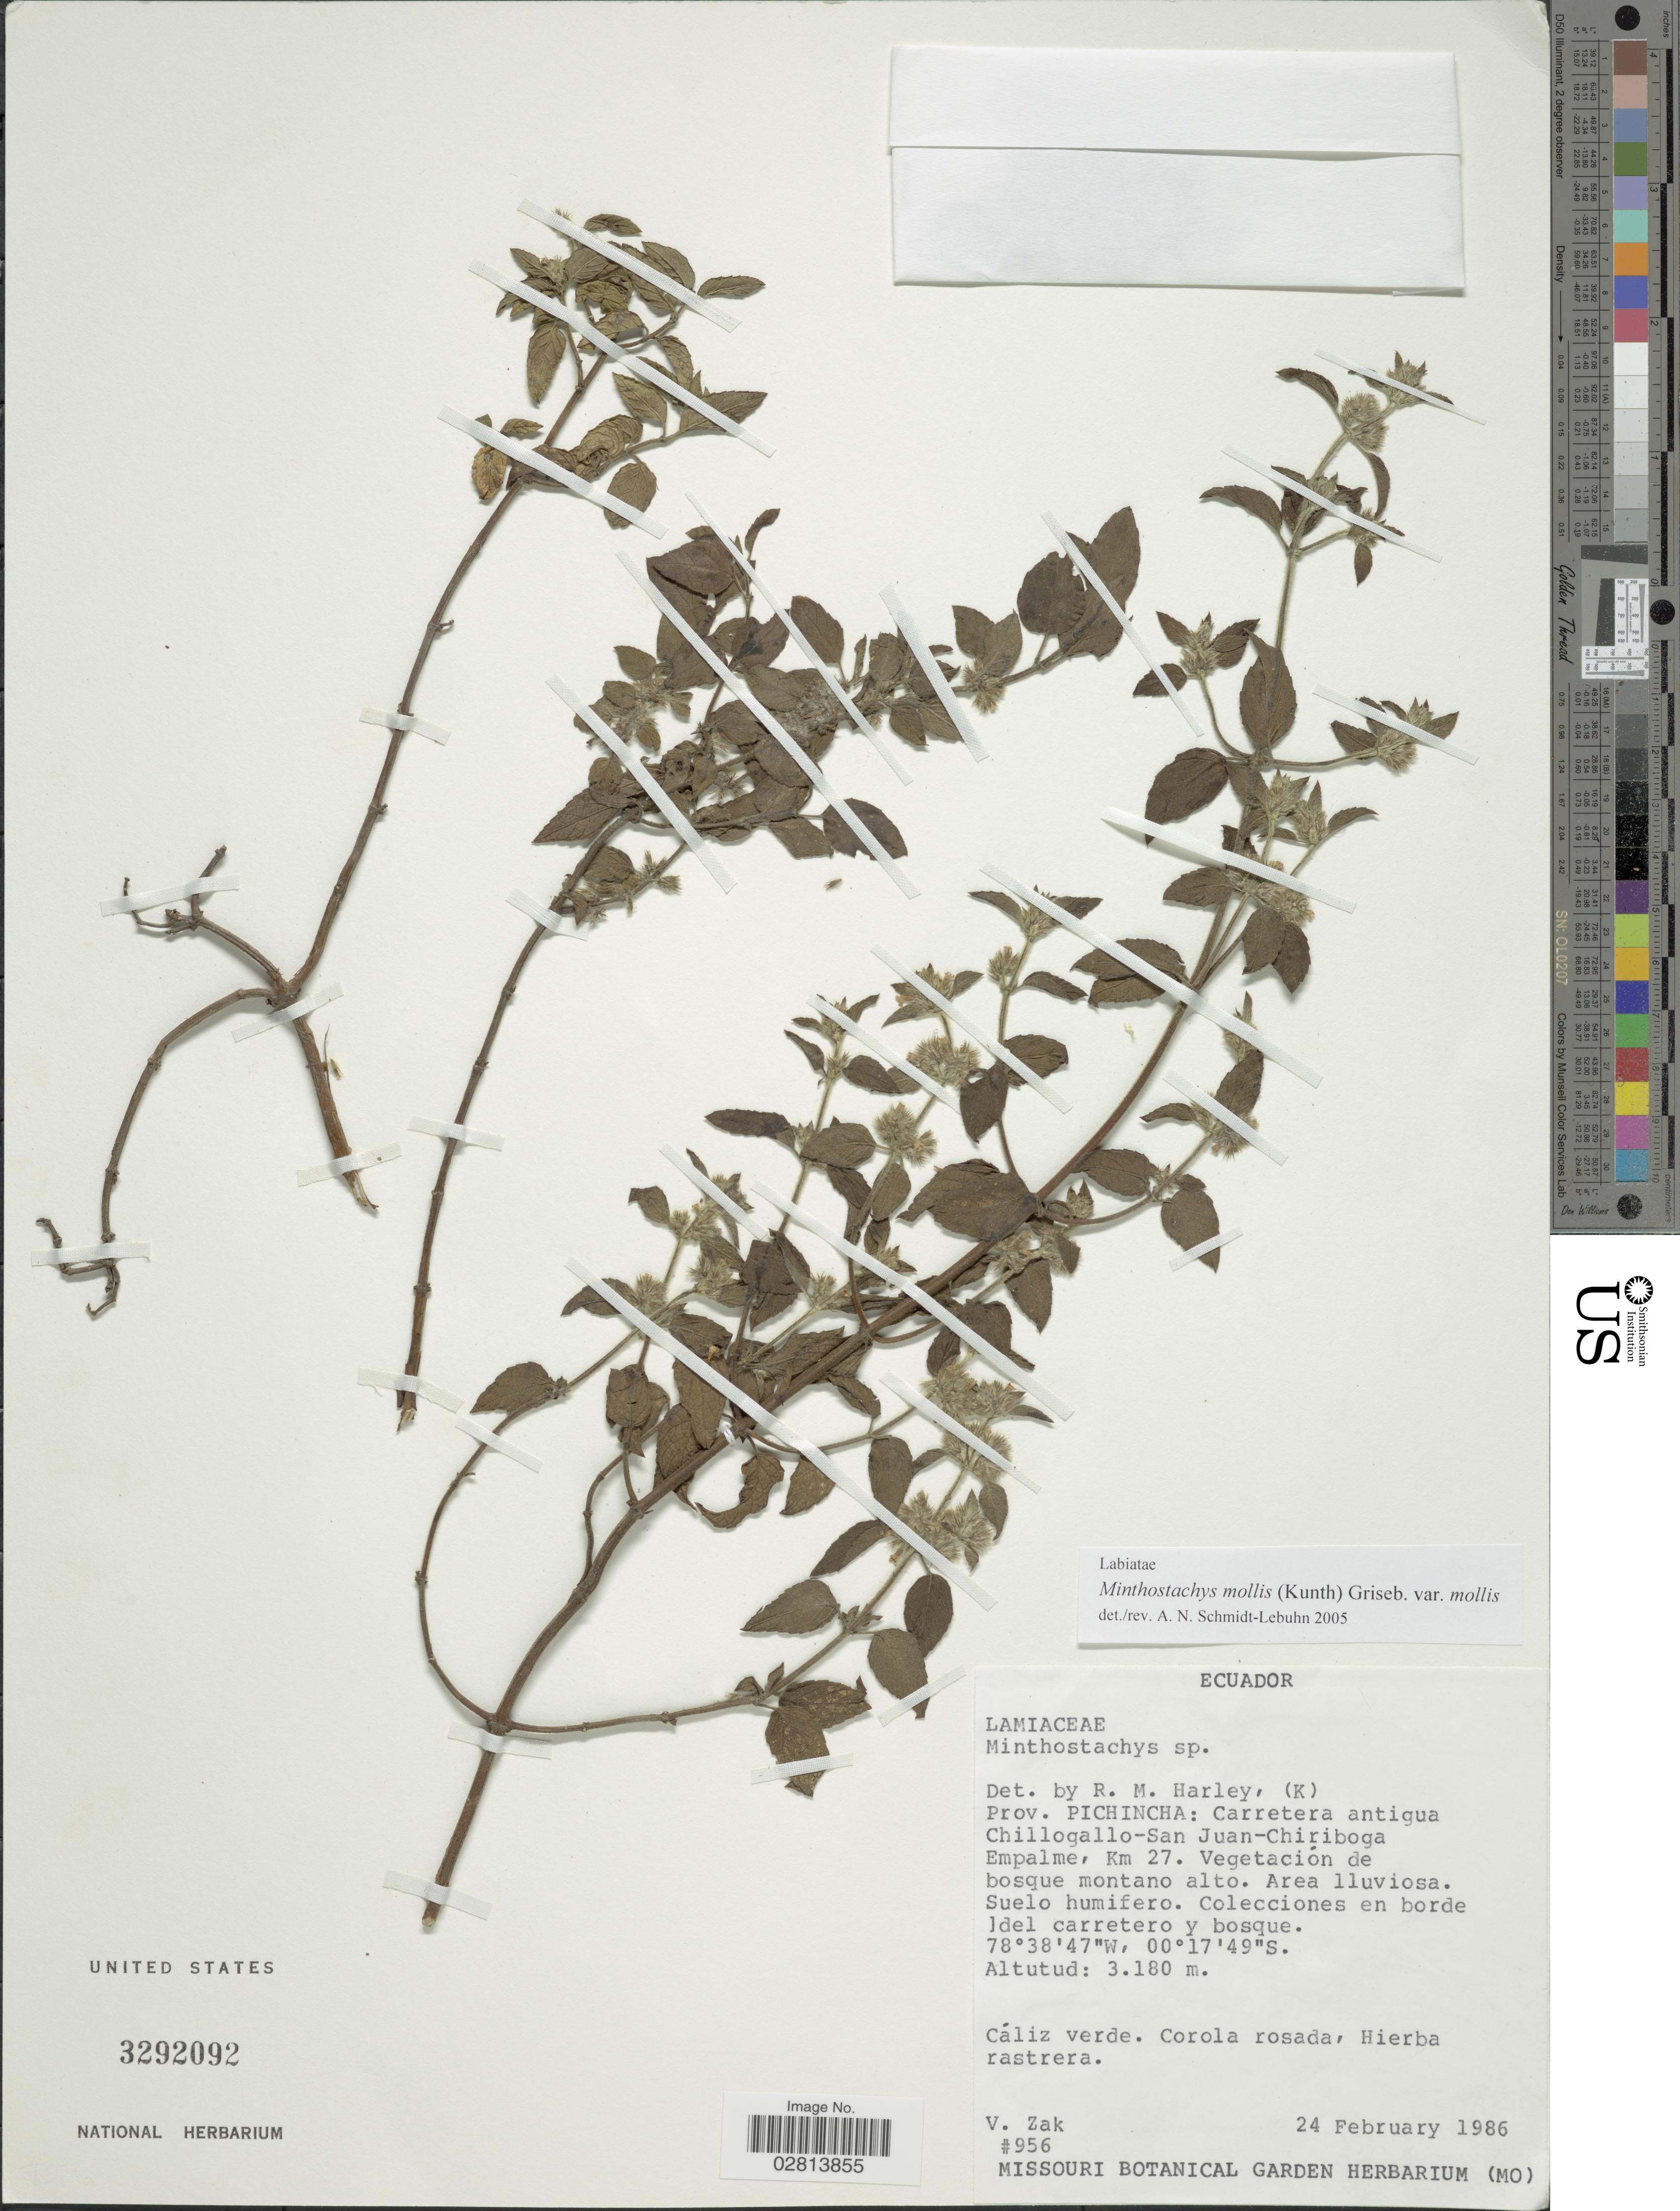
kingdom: Plantae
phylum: Tracheophyta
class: Magnoliopsida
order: Lamiales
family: Lamiaceae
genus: Minthostachys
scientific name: Minthostachys mollis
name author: (Kunth) Griseb.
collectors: V. Zak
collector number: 956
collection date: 1986-02-24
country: Ecuador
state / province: Pichincha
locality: Prov. Pichincha: Carretera antigua Chillogallo-San Juan-Chiriboga Empalme, Km 27.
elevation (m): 3180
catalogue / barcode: US 3292092